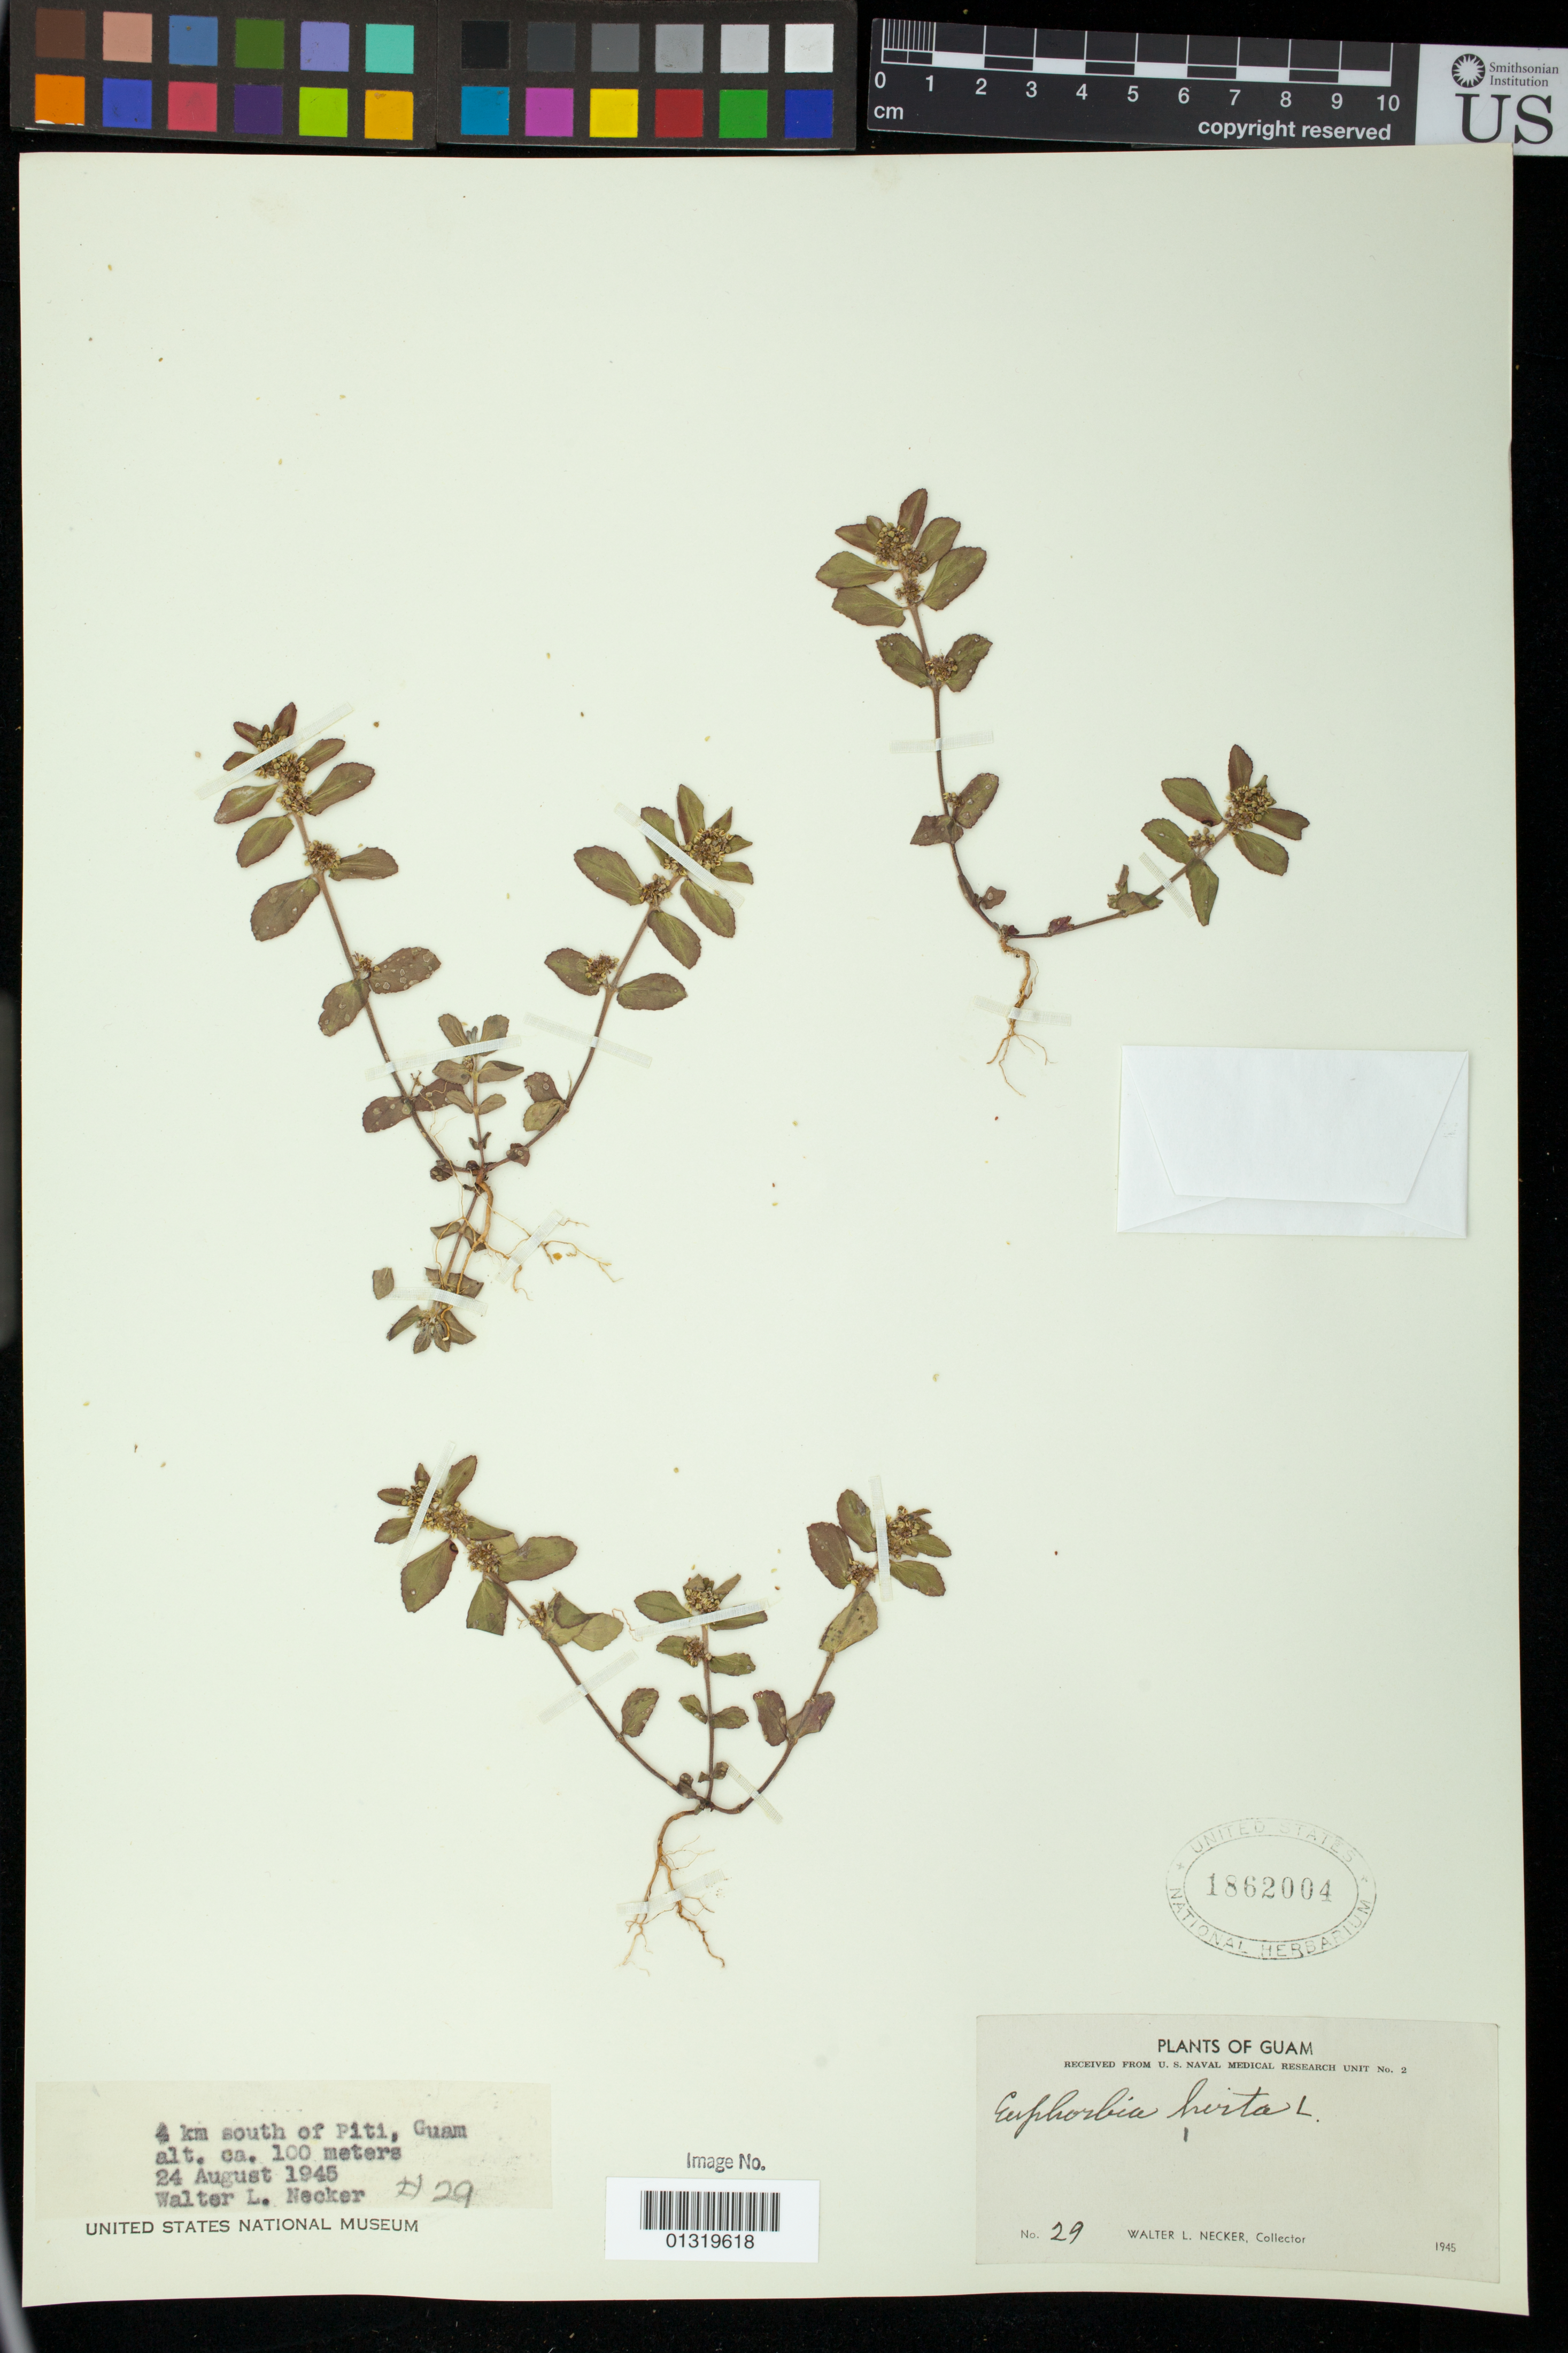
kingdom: Plantae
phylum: Tracheophyta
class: Magnoliopsida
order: Malpighiales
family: Euphorbiaceae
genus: Euphorbia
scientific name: Euphorbia hirta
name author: L.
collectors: W. L. Necker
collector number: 29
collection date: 1945-08-24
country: Guam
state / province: Piti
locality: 4 km south of Piti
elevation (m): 100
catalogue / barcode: US 1862004